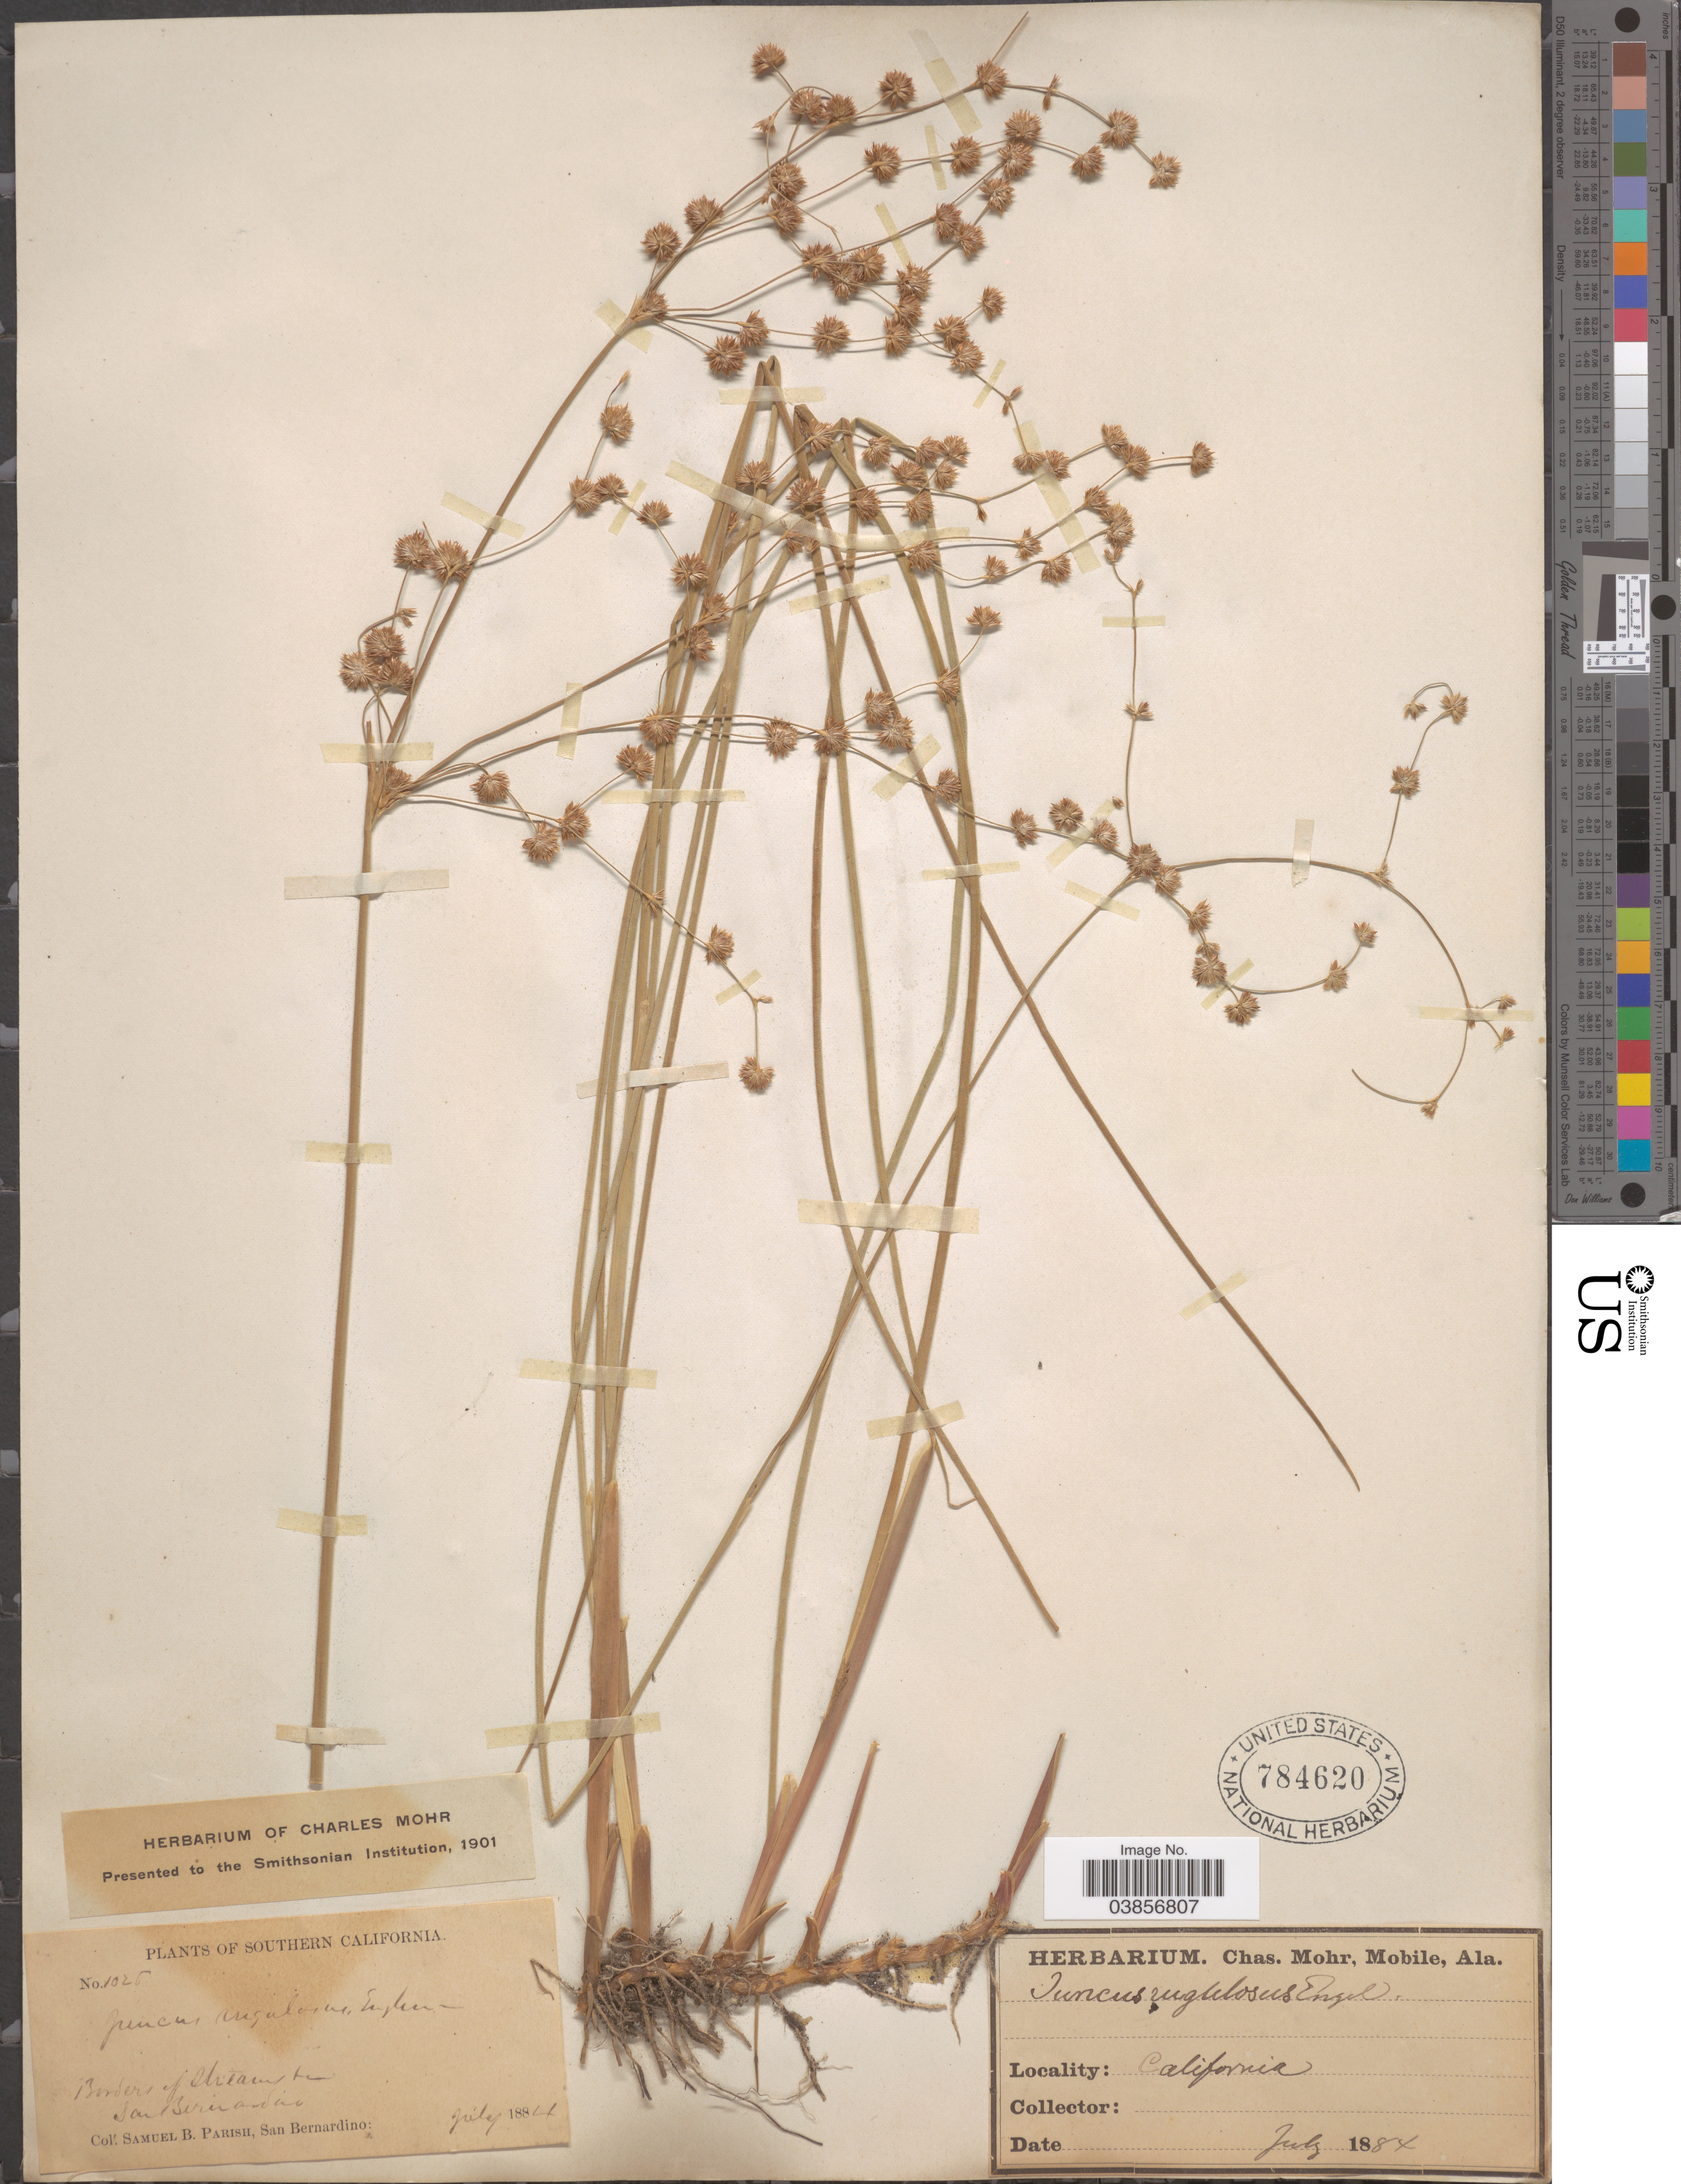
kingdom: Plantae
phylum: Tracheophyta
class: Liliopsida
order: Poales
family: Juncaceae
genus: Juncus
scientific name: Juncus rugulosus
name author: Engelm.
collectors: S. B. Parish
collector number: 1026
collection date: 1884-07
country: United States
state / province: California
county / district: San Bernardino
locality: Southern California. San Bernardino.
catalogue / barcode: US 784620